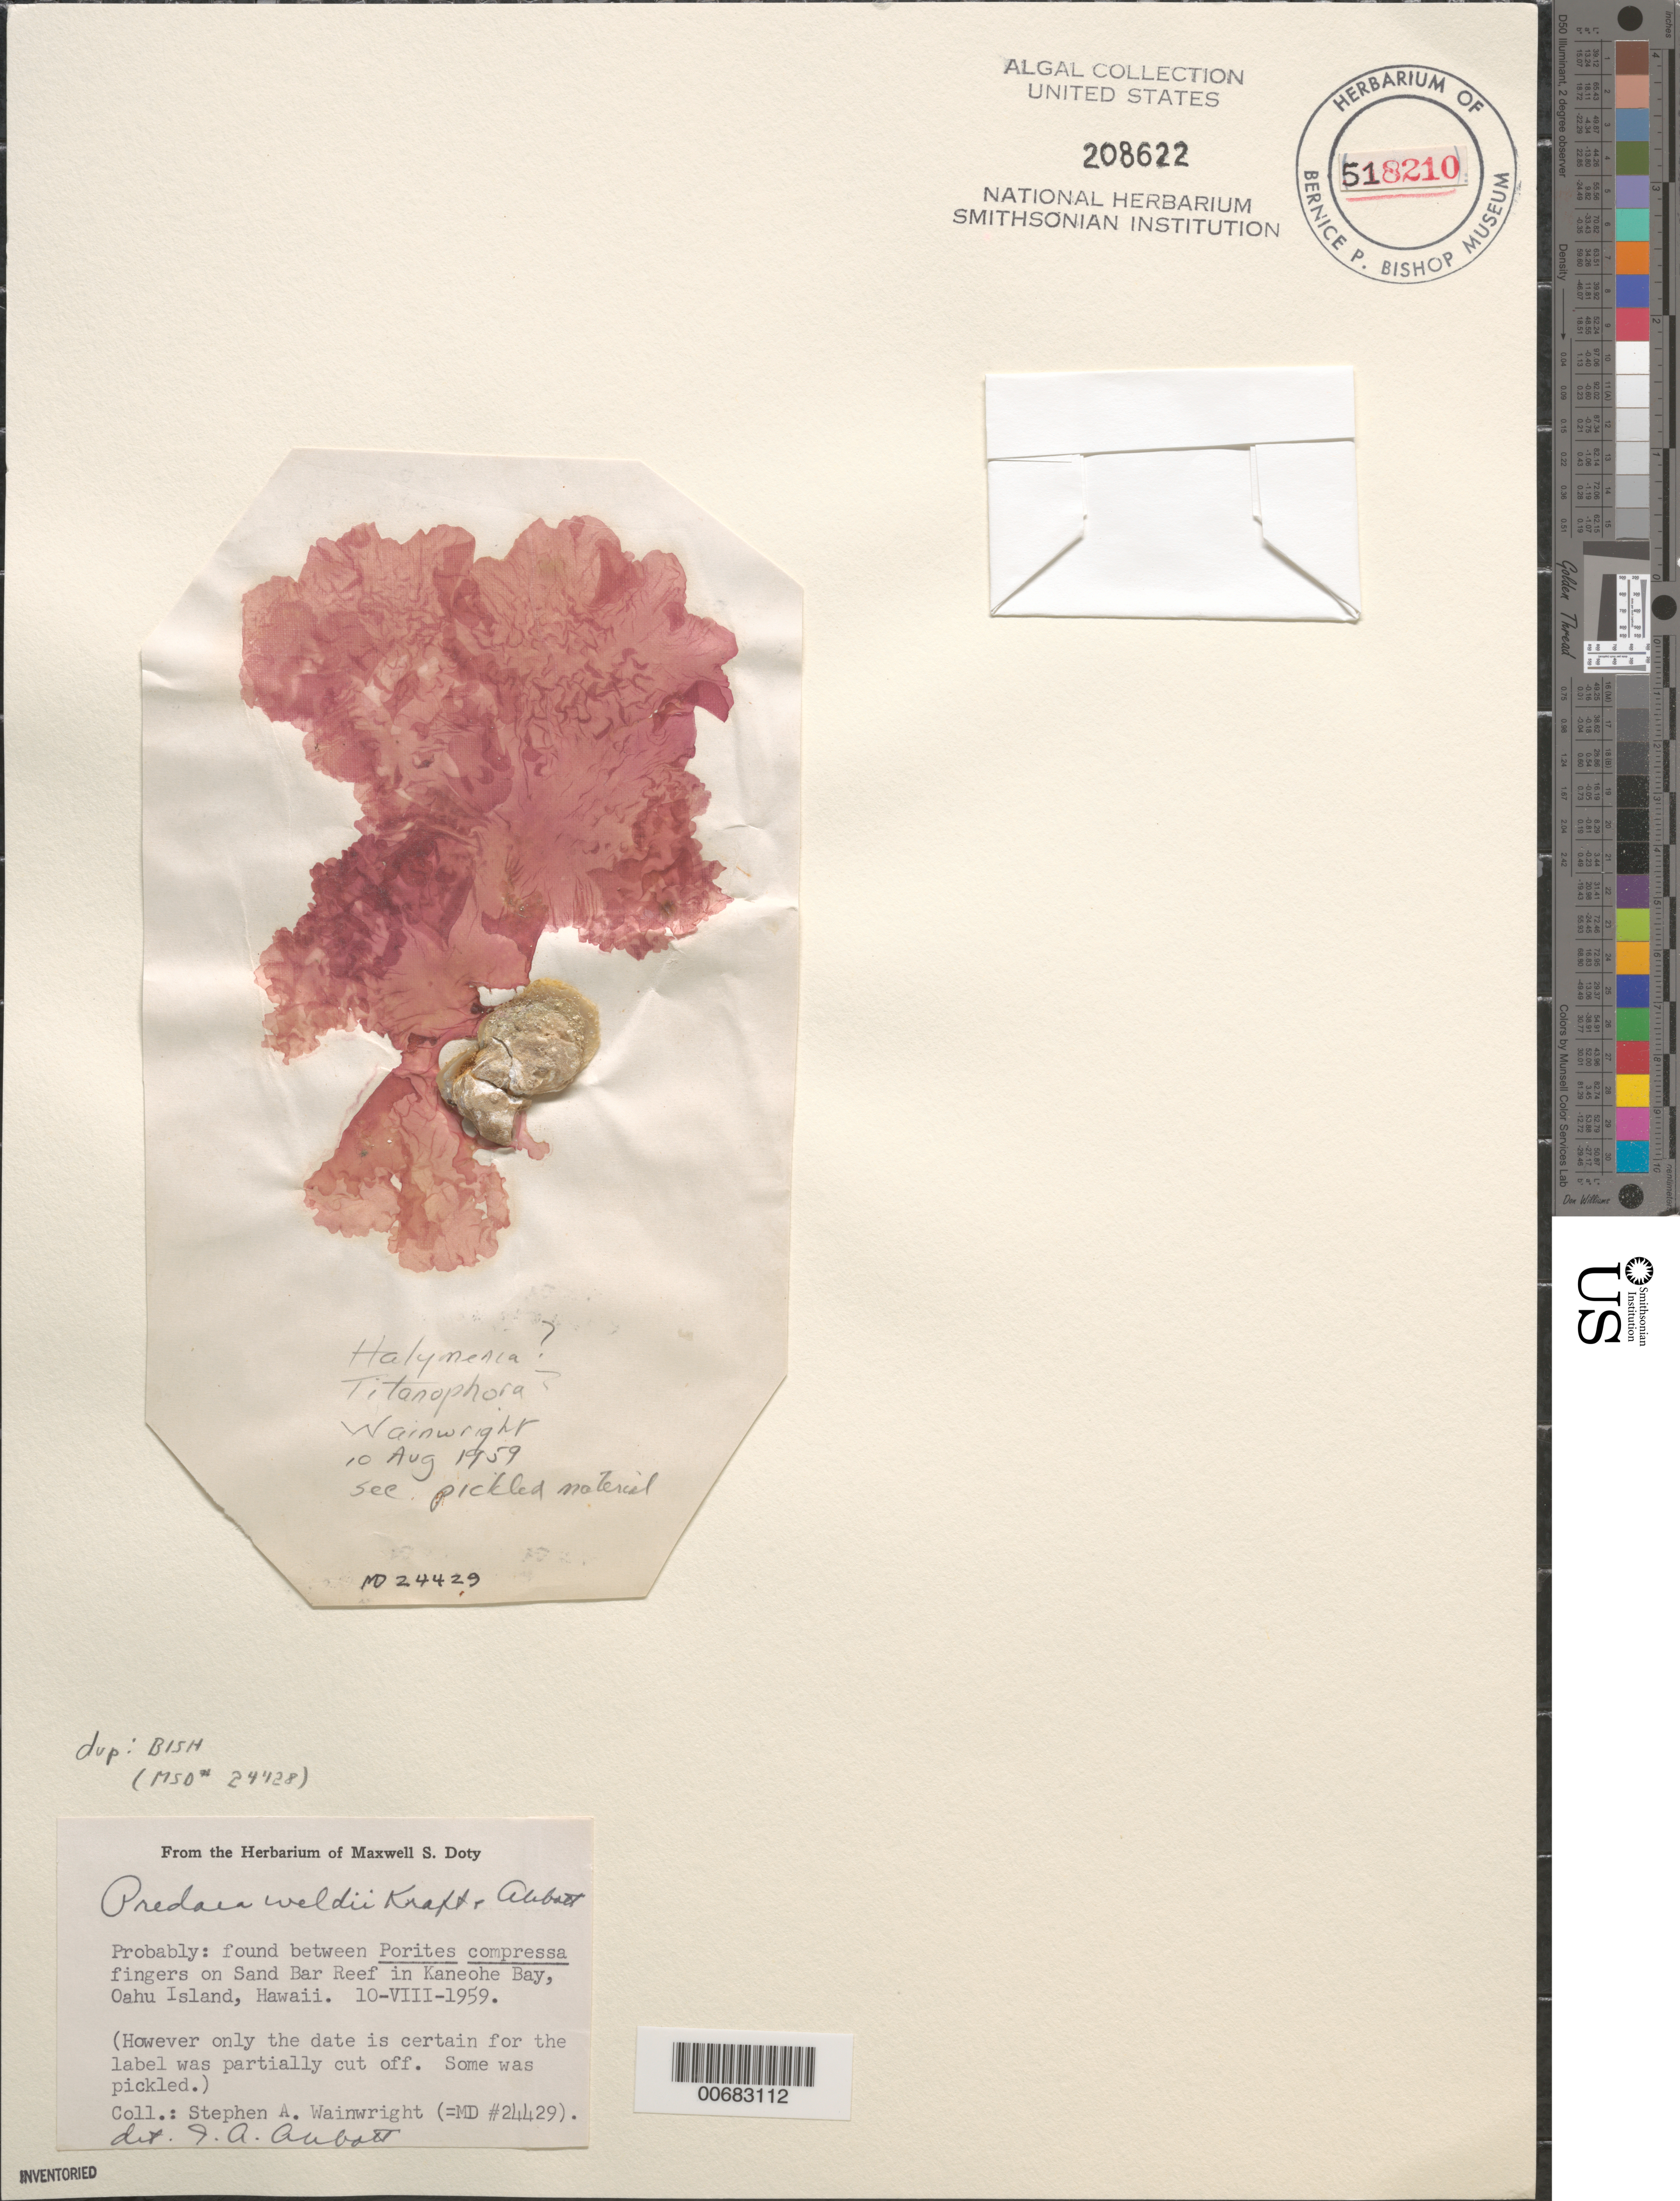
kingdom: Plantae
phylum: Rhodophyta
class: Florideophyceae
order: Nemastomatales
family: Nemastomataceae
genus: Predaea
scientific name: Predaea weldii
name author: G.T.Kraft & I.A. Abbott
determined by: Abbott, Isabella A.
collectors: S. Wainwright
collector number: MSD 24429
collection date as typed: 10 Aug 1959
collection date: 1959-08-10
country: United States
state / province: Hawaii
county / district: Honolulu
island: Oahu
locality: Kaneohe Bay, Sand Bar Reef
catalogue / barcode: US 208622